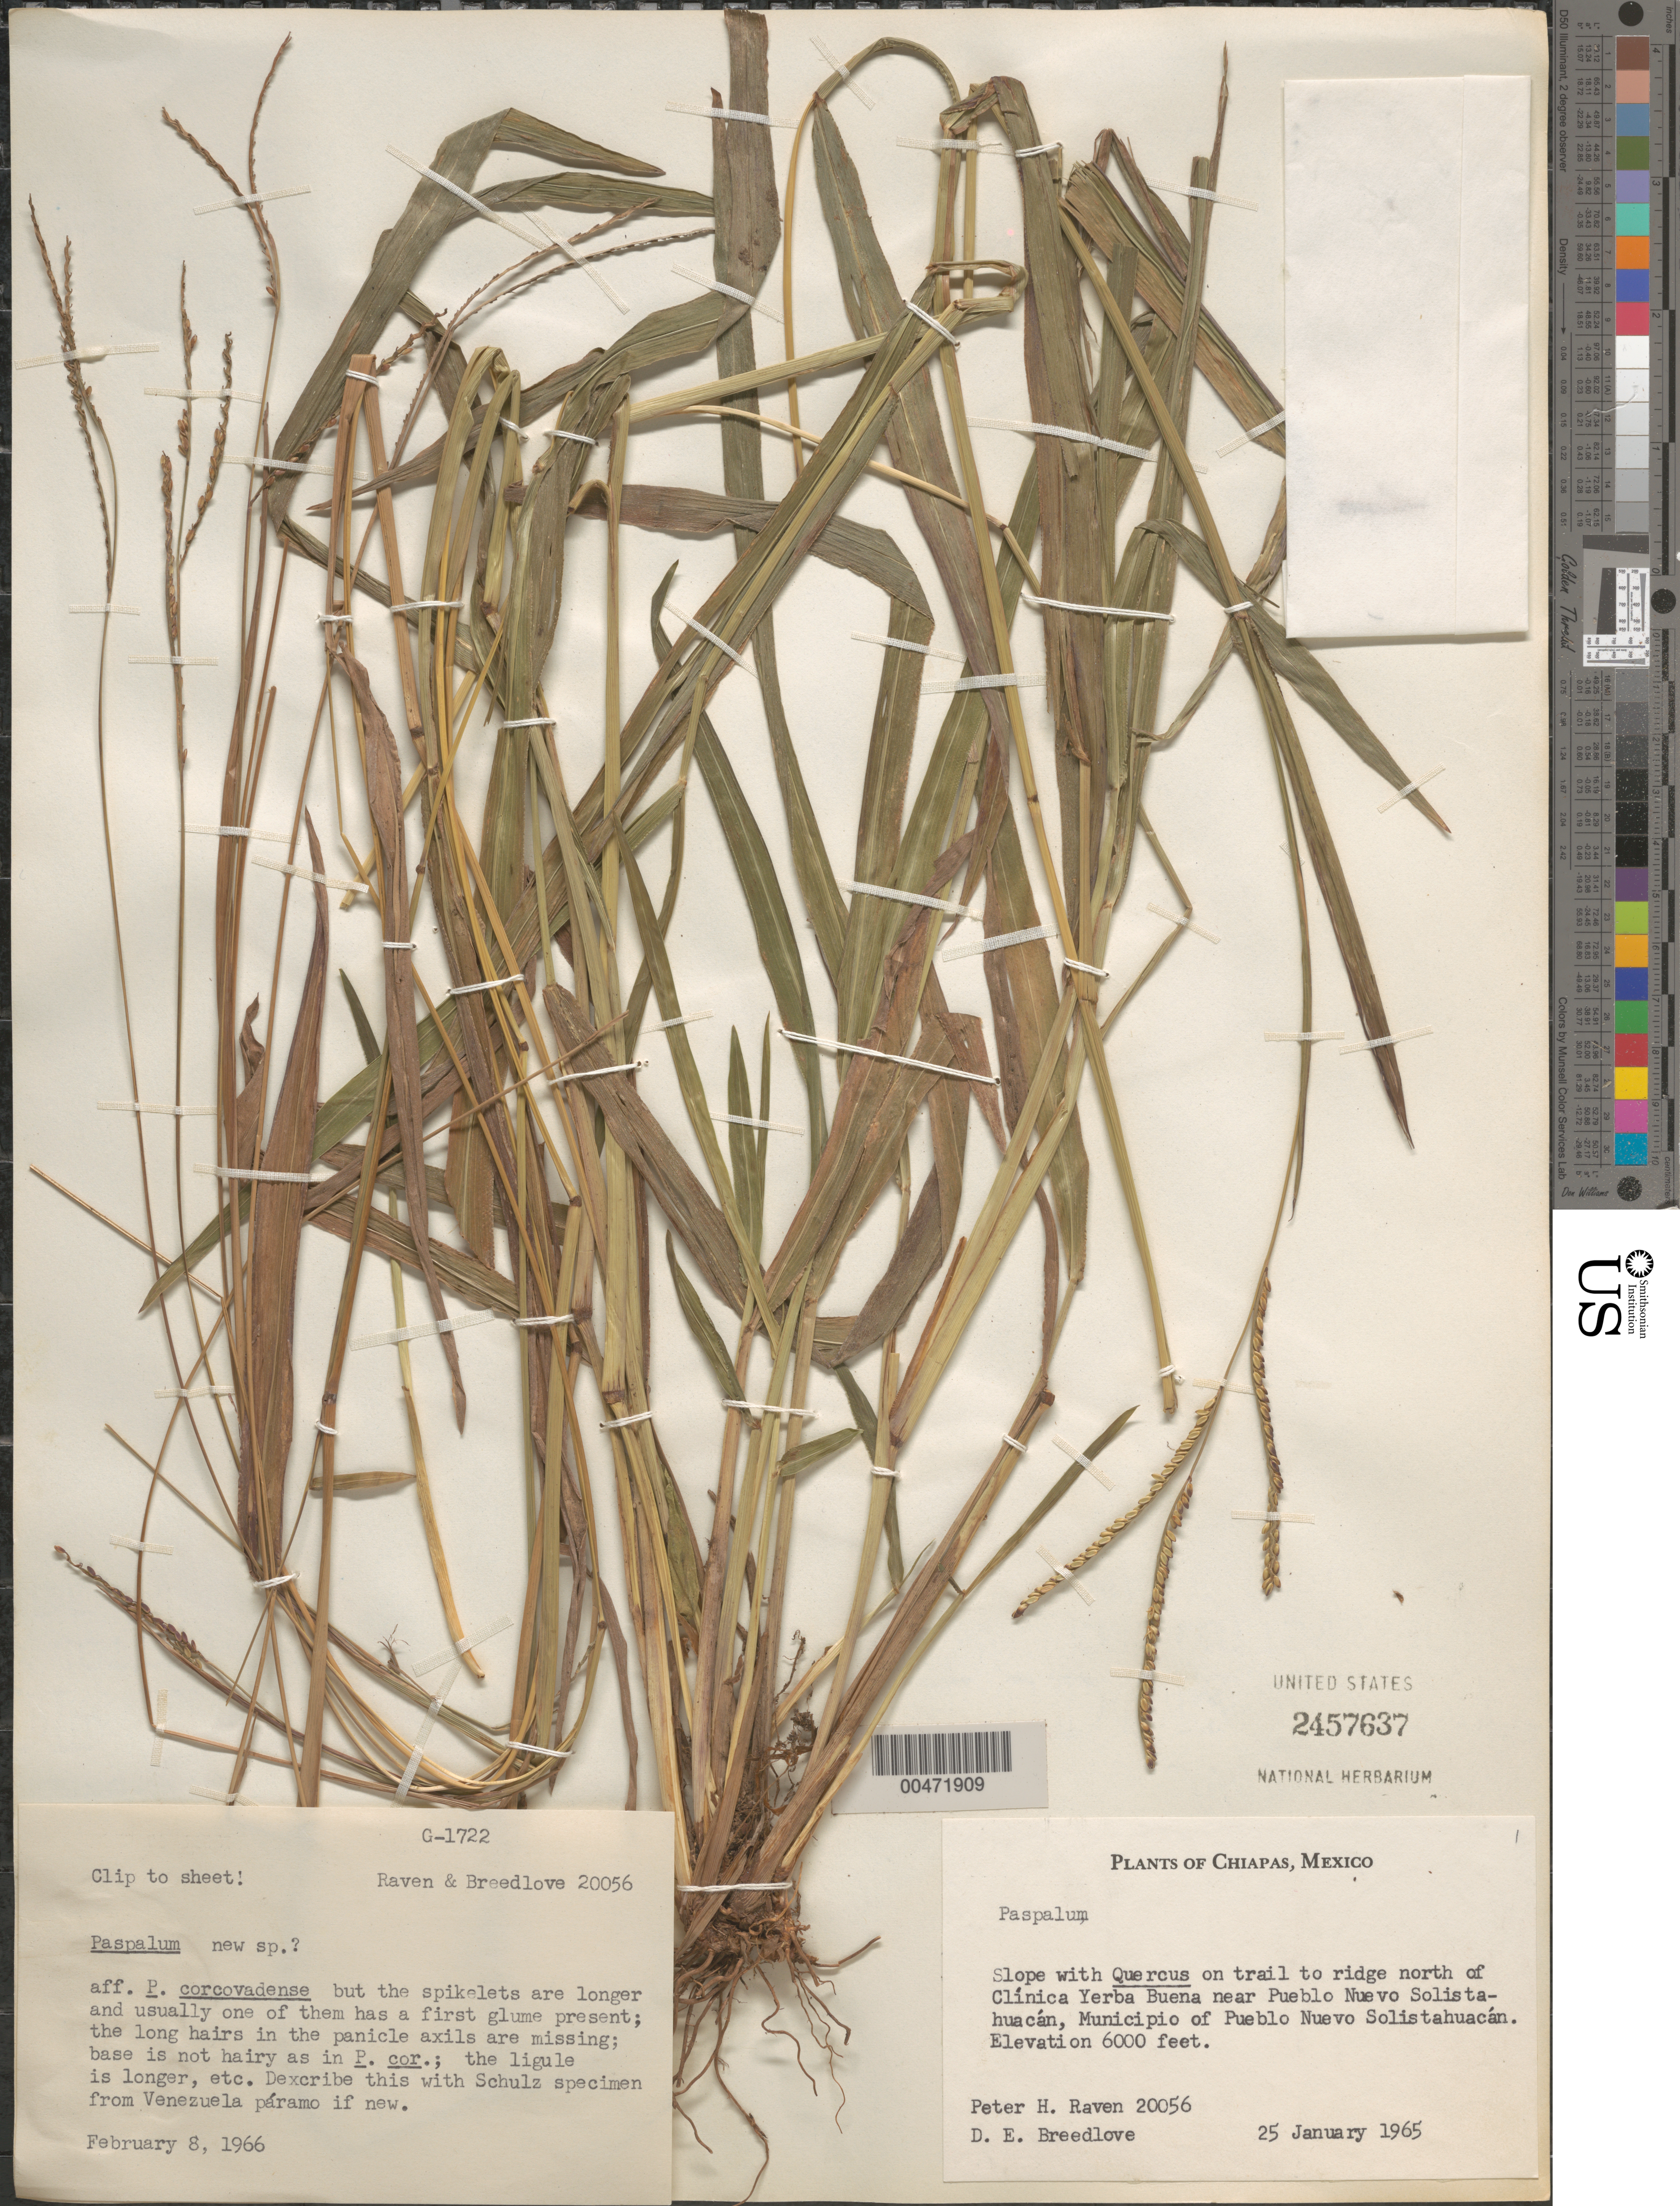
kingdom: Plantae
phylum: Tracheophyta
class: Liliopsida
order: Poales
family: Poaceae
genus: Paspalum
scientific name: Paspalum sp.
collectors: P. H. Raven & D. E. Breedlove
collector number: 20056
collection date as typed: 25 Jan 1965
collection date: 1965-01-25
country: Mexico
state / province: Chiapas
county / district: Pueblo Nuevo Solistahuacán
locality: On trail to ridge N of Cl¡nica Yerba Buena near Pueblo Nuevo Solistahuacán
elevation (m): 1829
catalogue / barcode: US 2457637